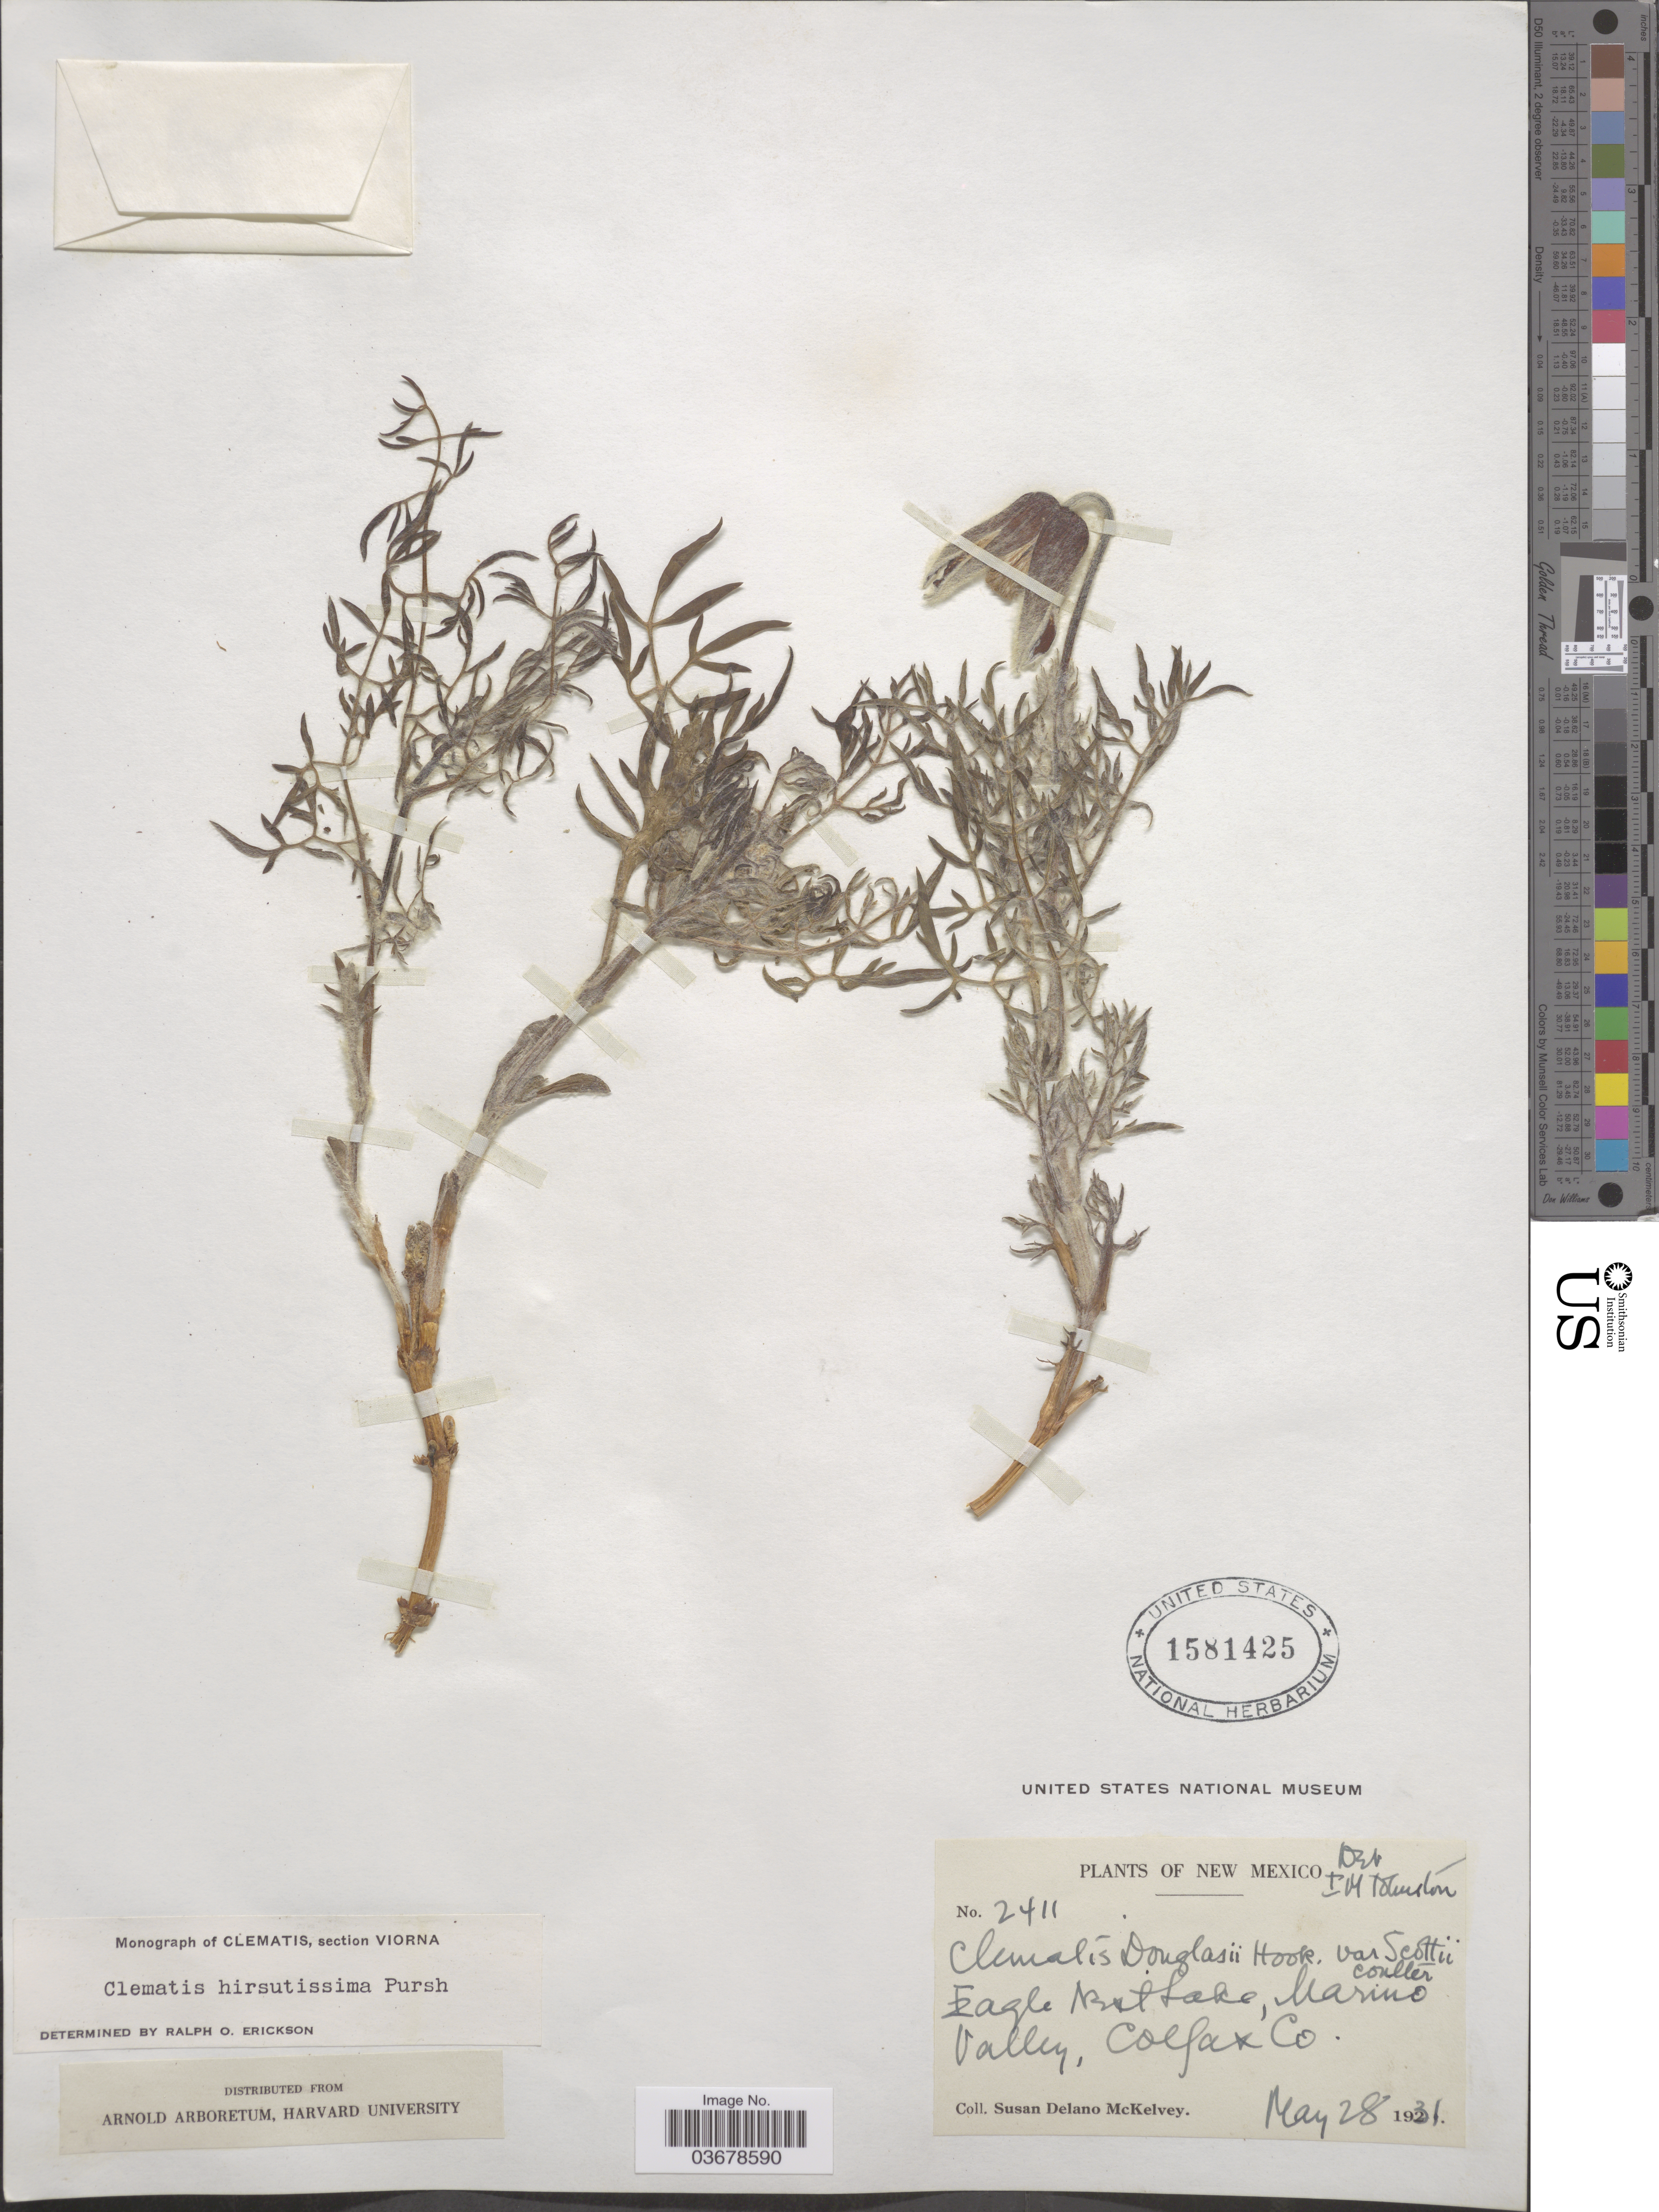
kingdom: Plantae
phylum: Tracheophyta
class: Magnoliopsida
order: Ranunculales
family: Ranunculaceae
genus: Clematis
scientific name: Clematis viorna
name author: L.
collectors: S. A. McKelvey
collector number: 2411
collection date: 1931-05-28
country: United States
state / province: New Mexico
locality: Eagle Nest Lake, Marino Valley, Colfax Co.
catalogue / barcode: US 1581425